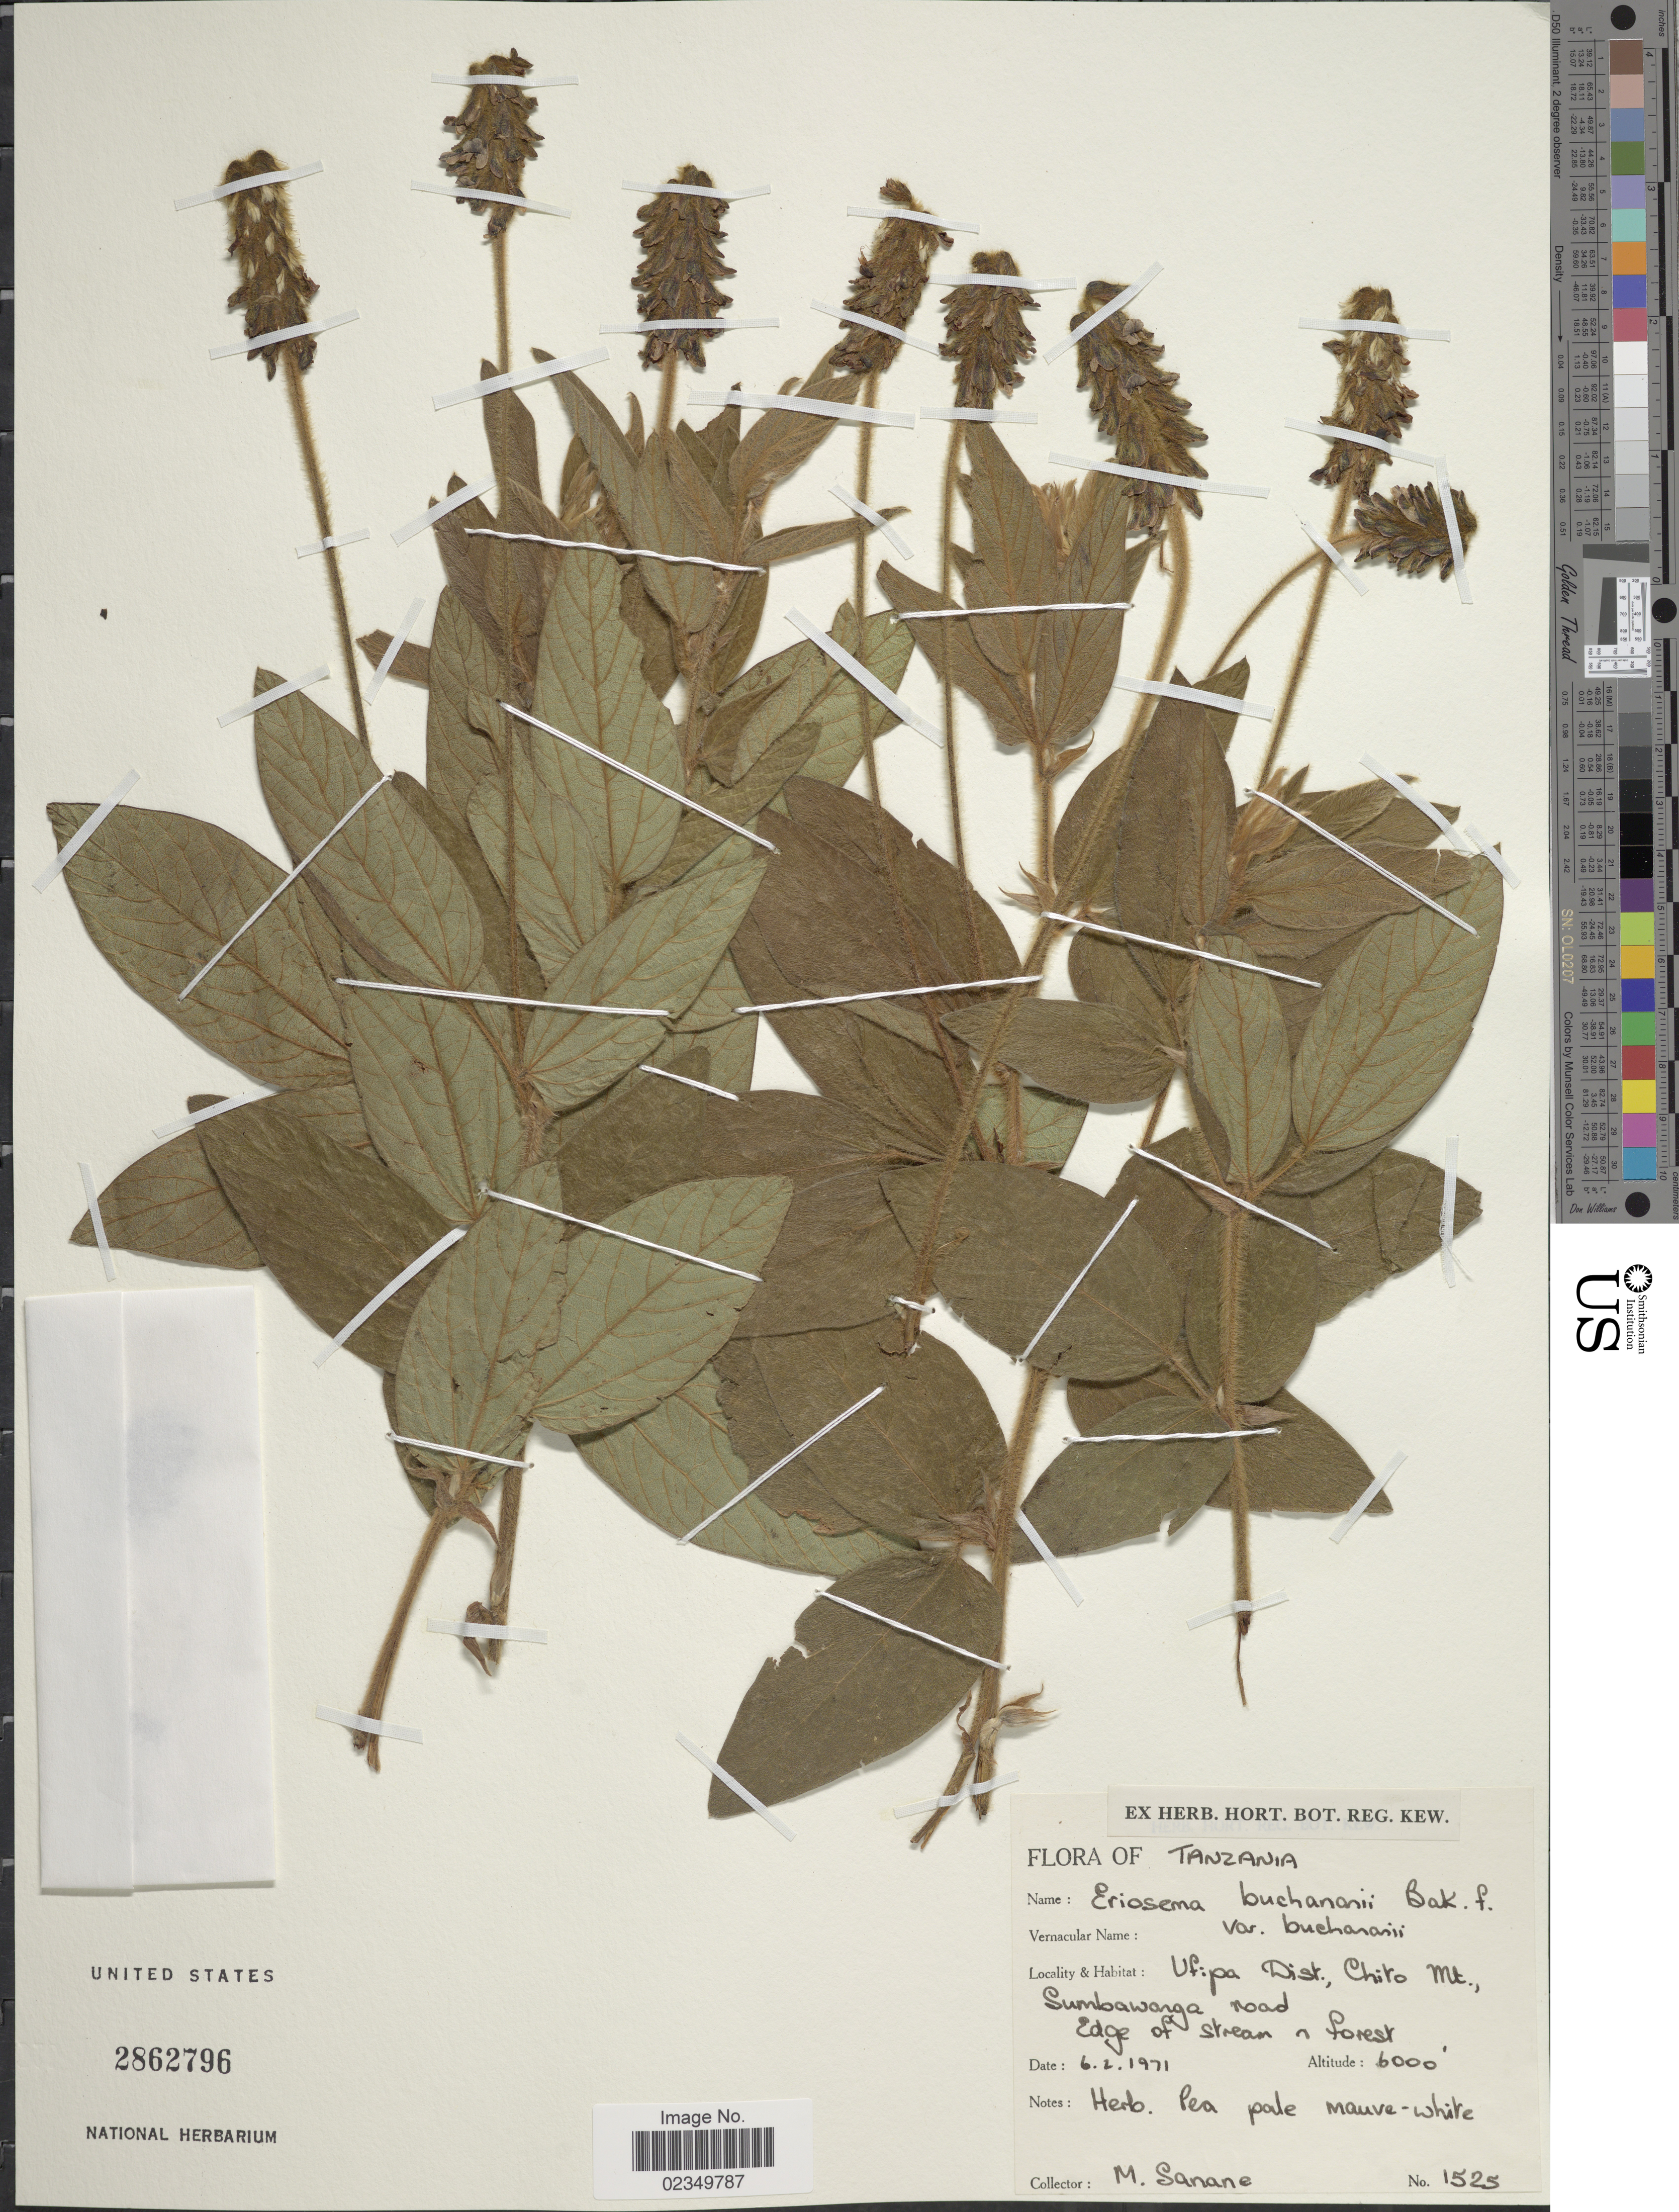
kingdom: Plantae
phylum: Tracheophyta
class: Magnoliopsida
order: Fabales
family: Fabaceae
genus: Eriosema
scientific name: Eriosema buchananii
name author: Baker f.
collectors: M. Sanane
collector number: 1525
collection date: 1971-02-06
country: Tanzania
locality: Ufipa Dist. Chito Mt., Sumbawanga road, Edge of stream in forest.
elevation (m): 1829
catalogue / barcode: US 2862796